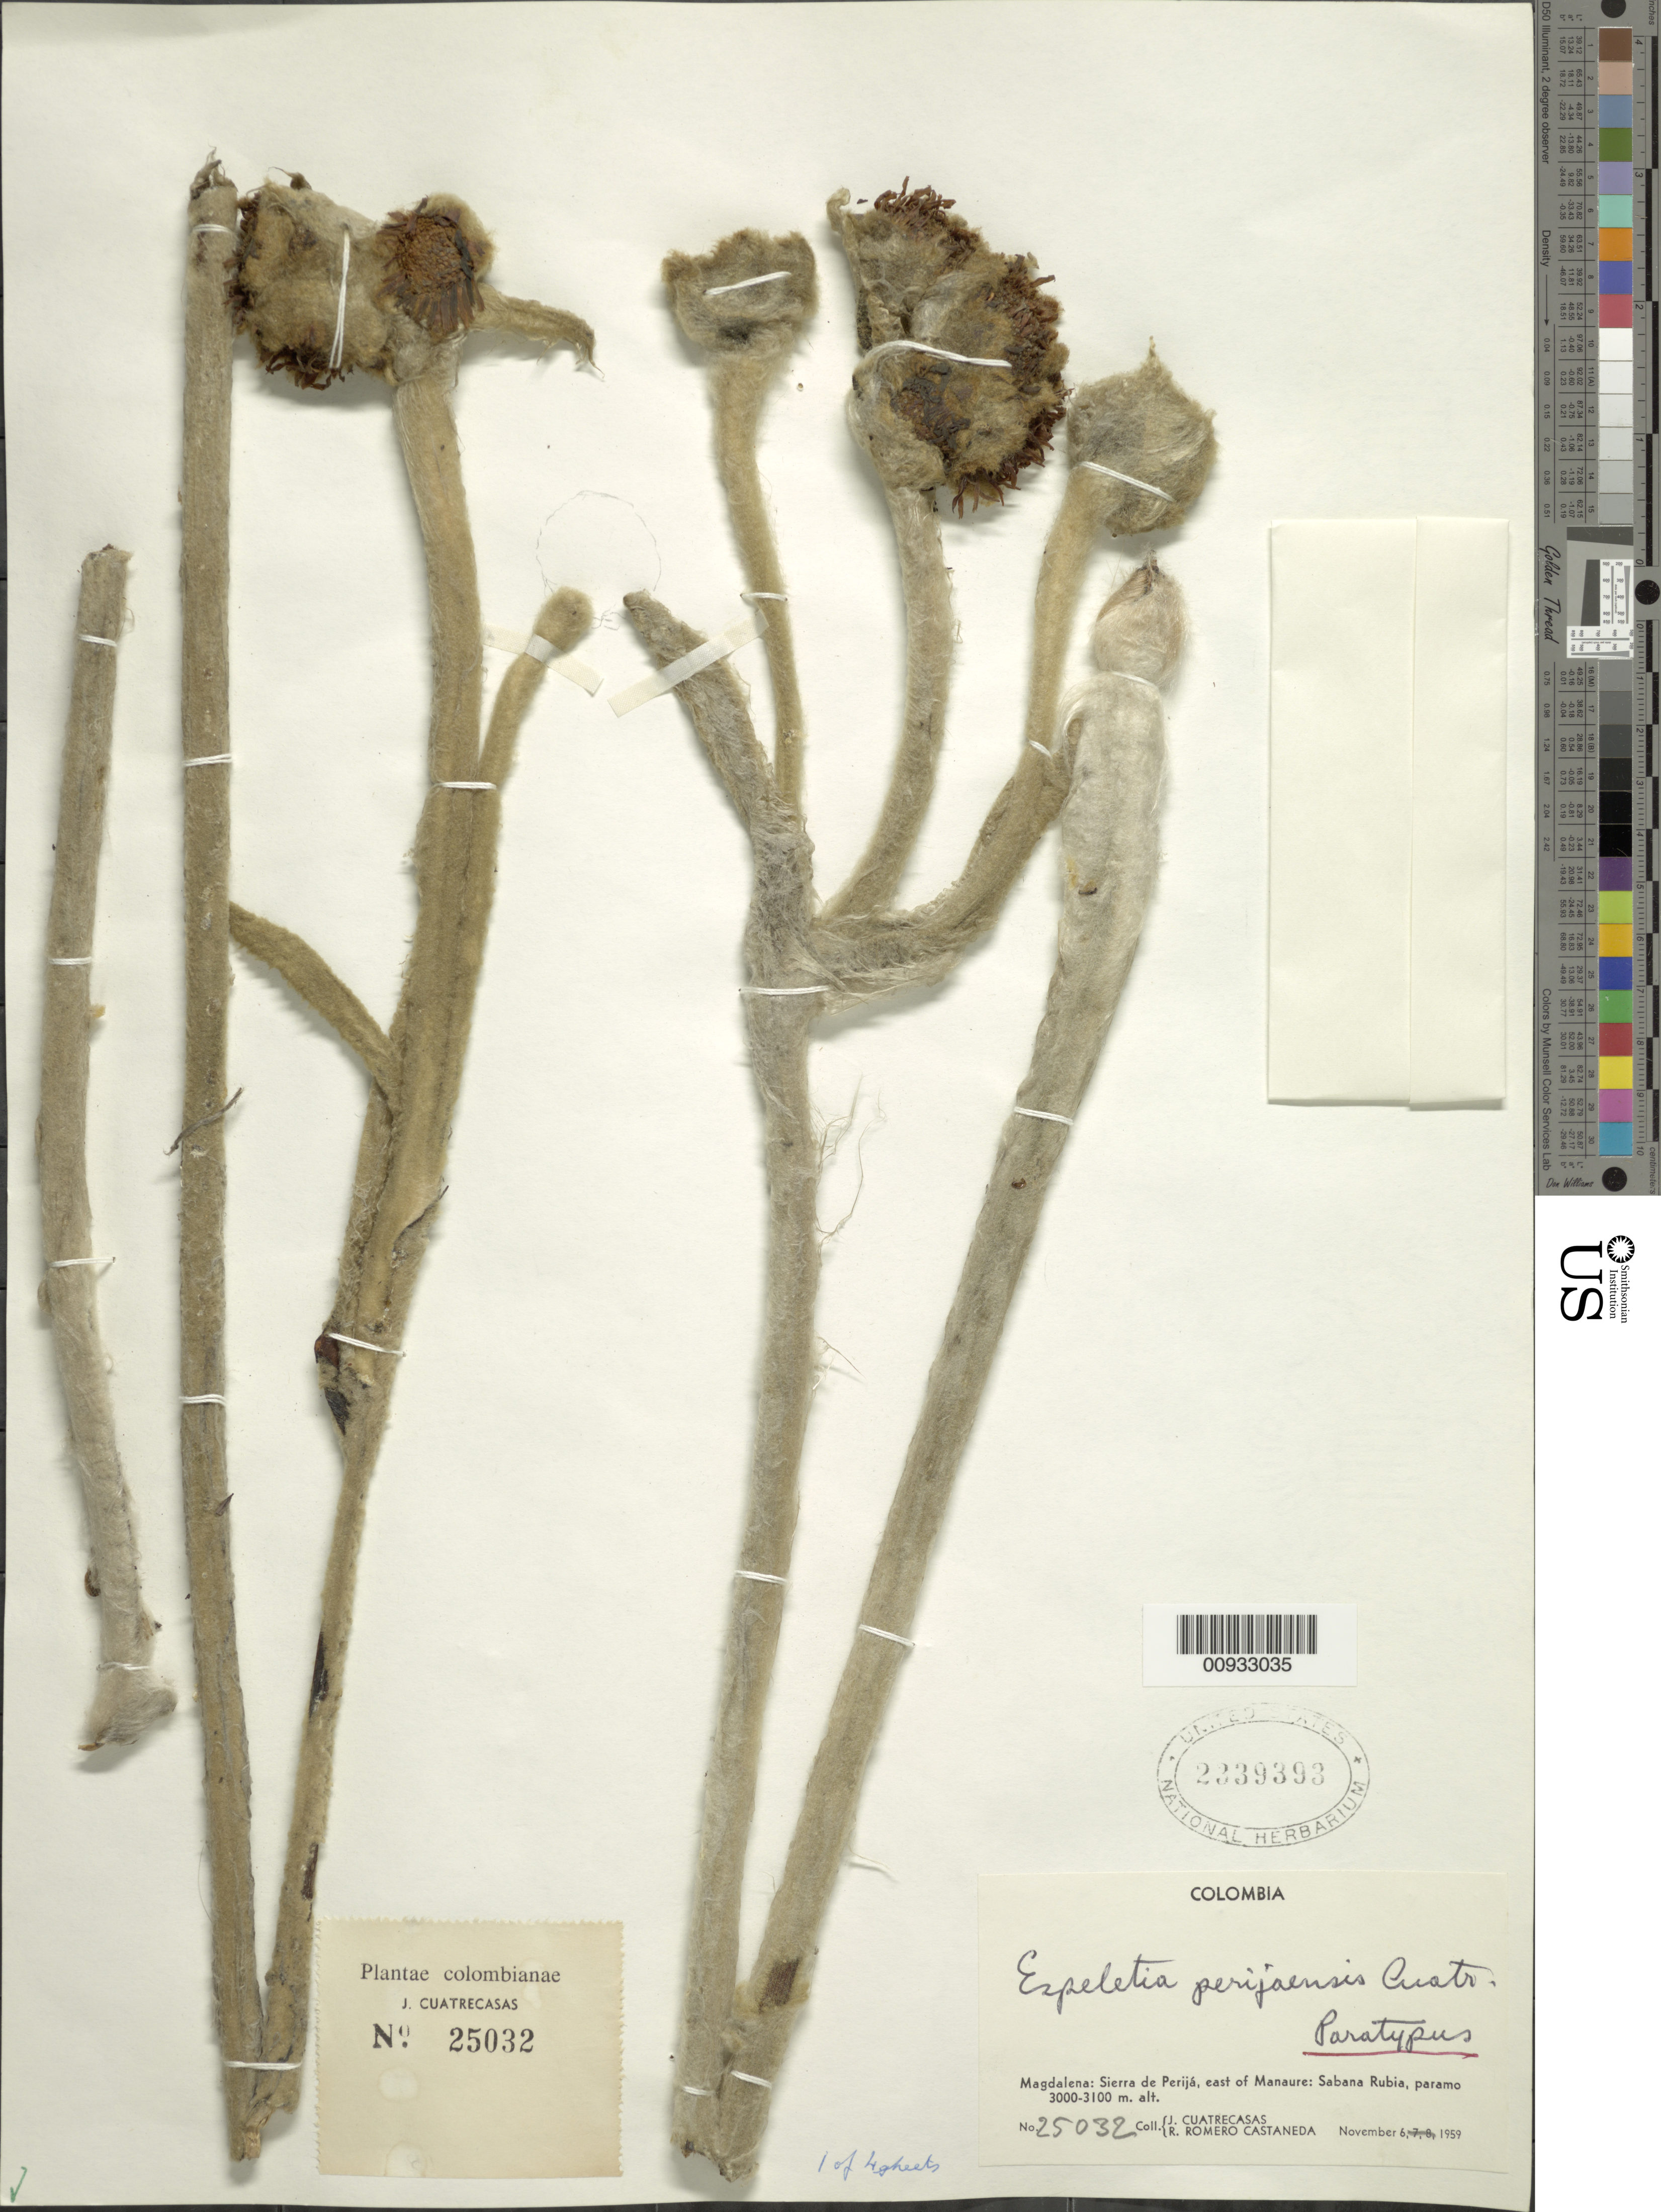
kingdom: Plantae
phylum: Tracheophyta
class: Magnoliopsida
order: Asterales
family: Asteraceae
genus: Espeletia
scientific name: Espeletia perijaensis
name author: Cuatrec.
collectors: J. Cuatrecasas & R. Romero Castañeda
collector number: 25032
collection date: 1959-11-06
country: Colombia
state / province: Magdalena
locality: Sierra de Perija, east of Manaure, Sabana Rubia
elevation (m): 3000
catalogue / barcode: US 2339393